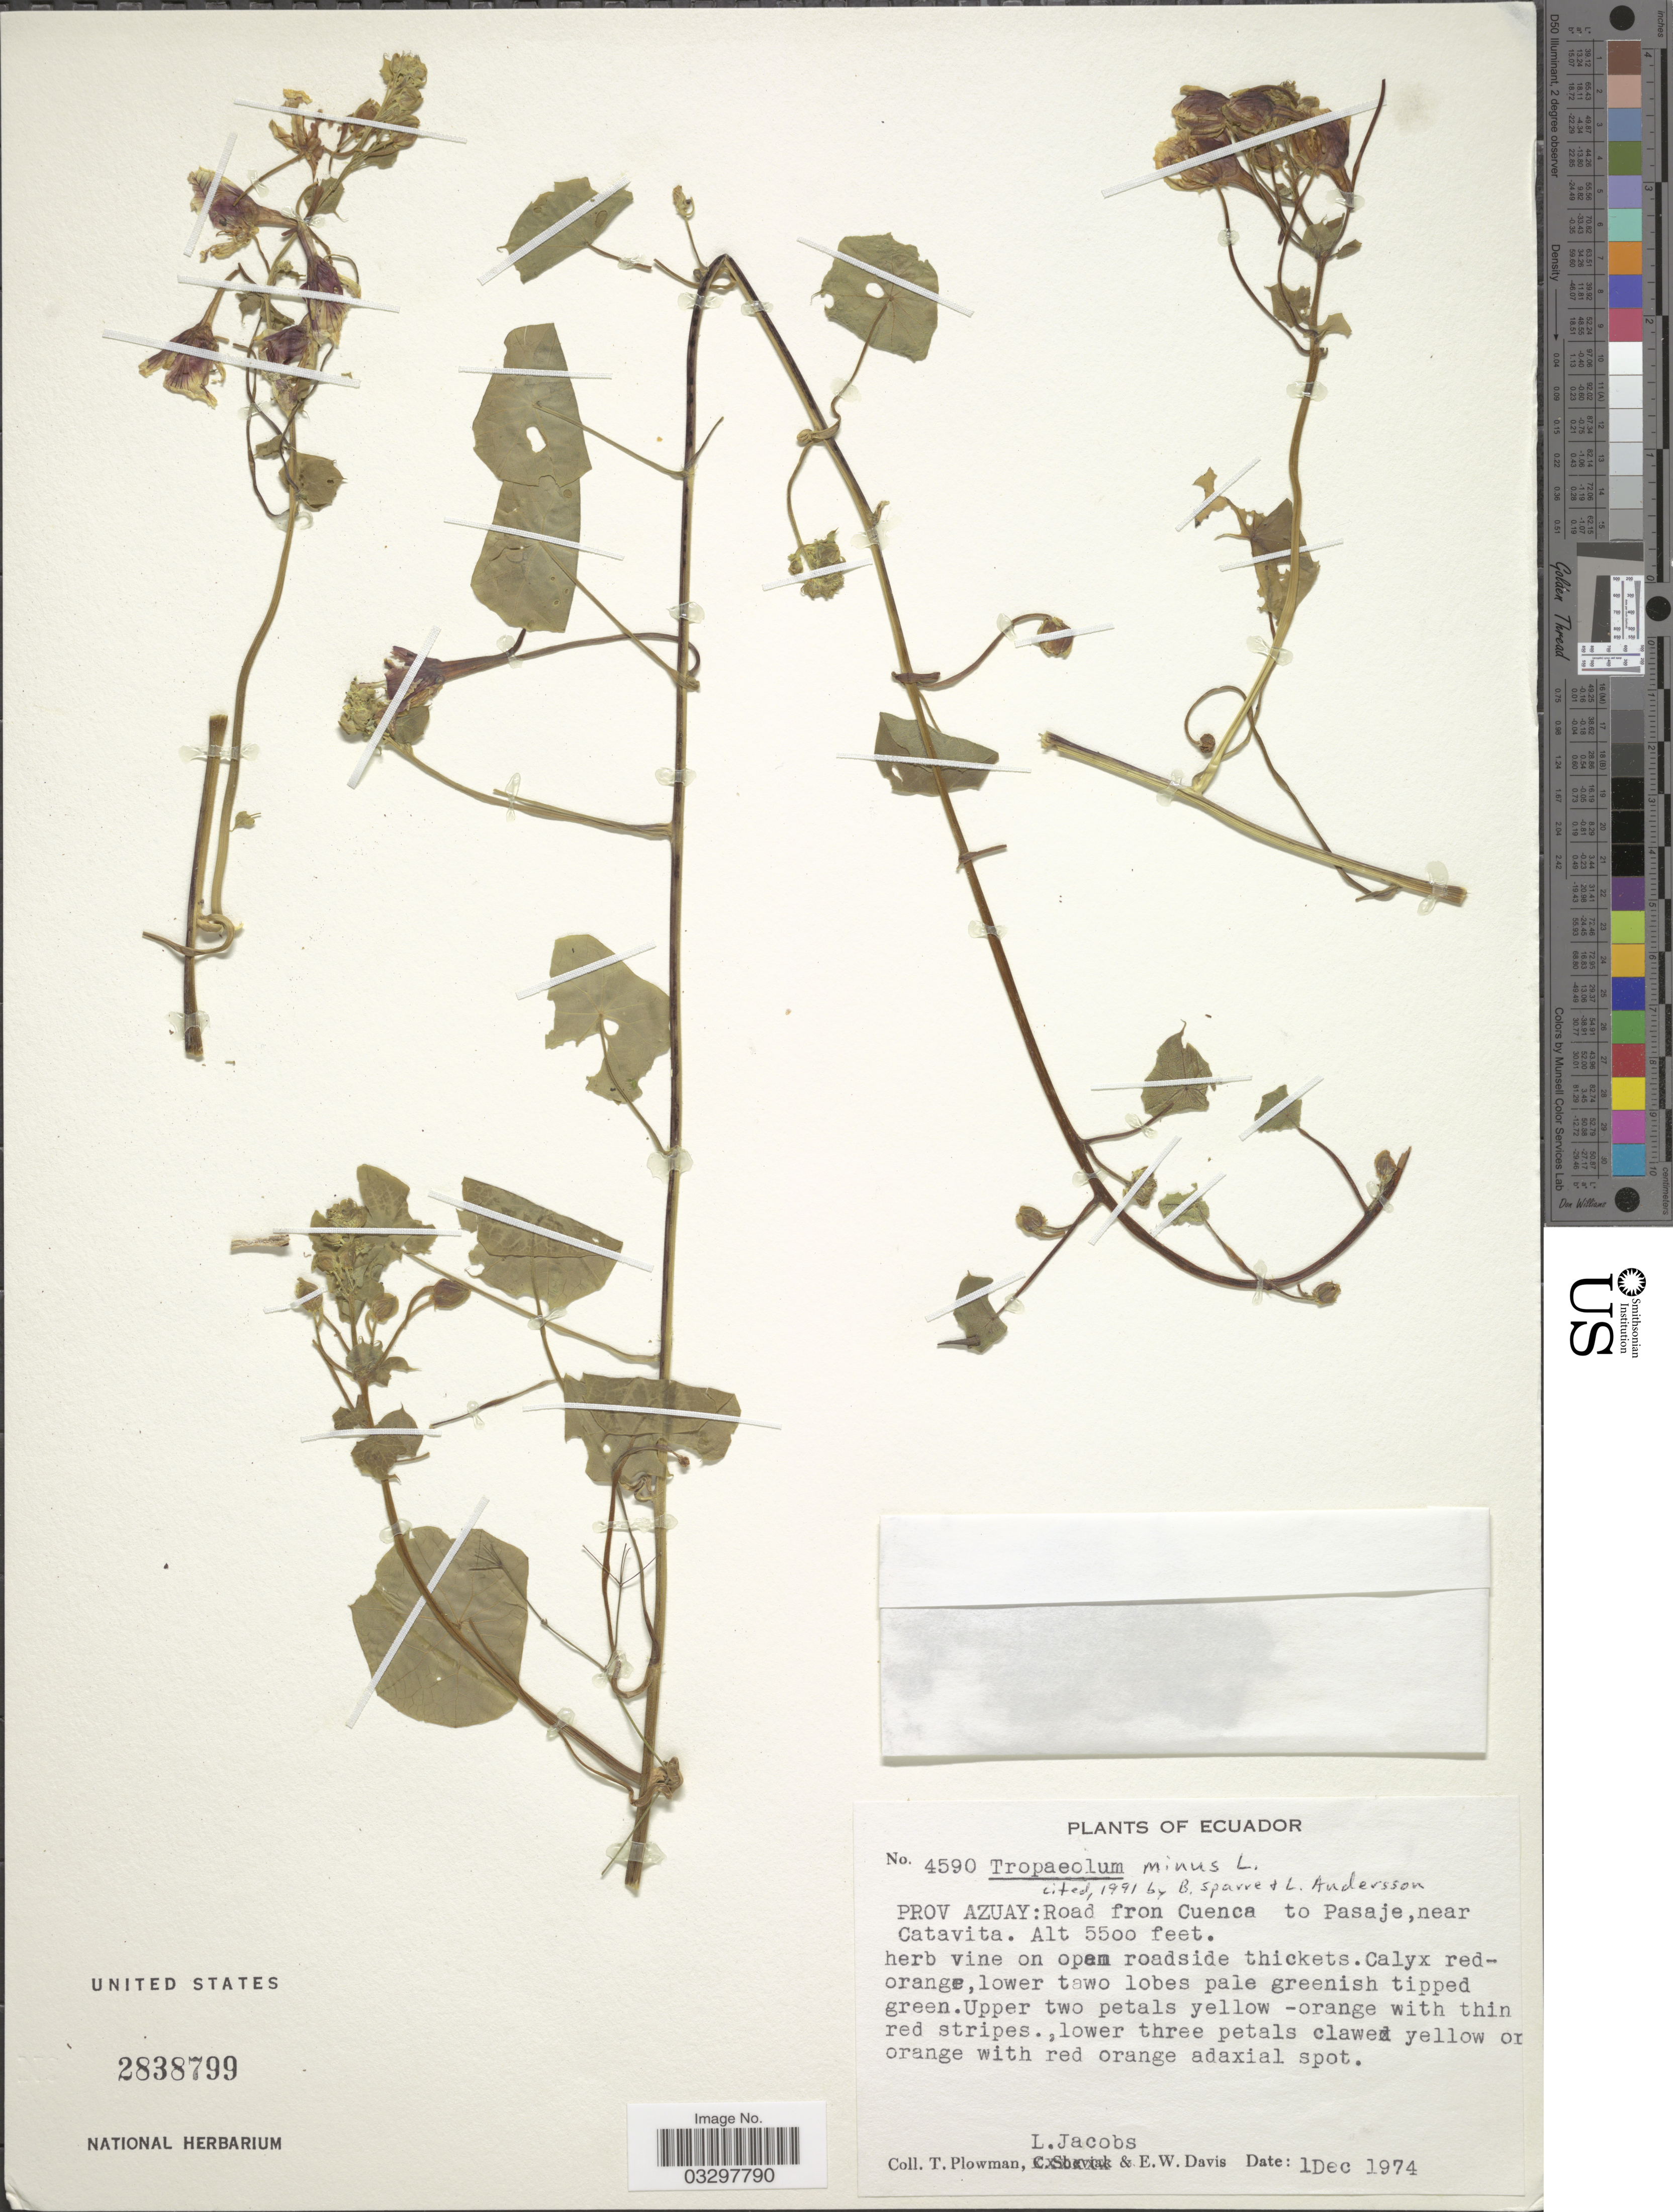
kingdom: Plantae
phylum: Tracheophyta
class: Magnoliopsida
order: Brassicales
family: Tropaeolaceae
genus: Tropaeolum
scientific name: Tropaeolum minus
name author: L.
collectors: T. Plowman, L. Jacobs & E. W. Davis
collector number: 4590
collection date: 1974-12-01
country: Ecuador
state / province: Azuay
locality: Road from Cuenca to Pasaje, near Catavita.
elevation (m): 1676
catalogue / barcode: US 2838799